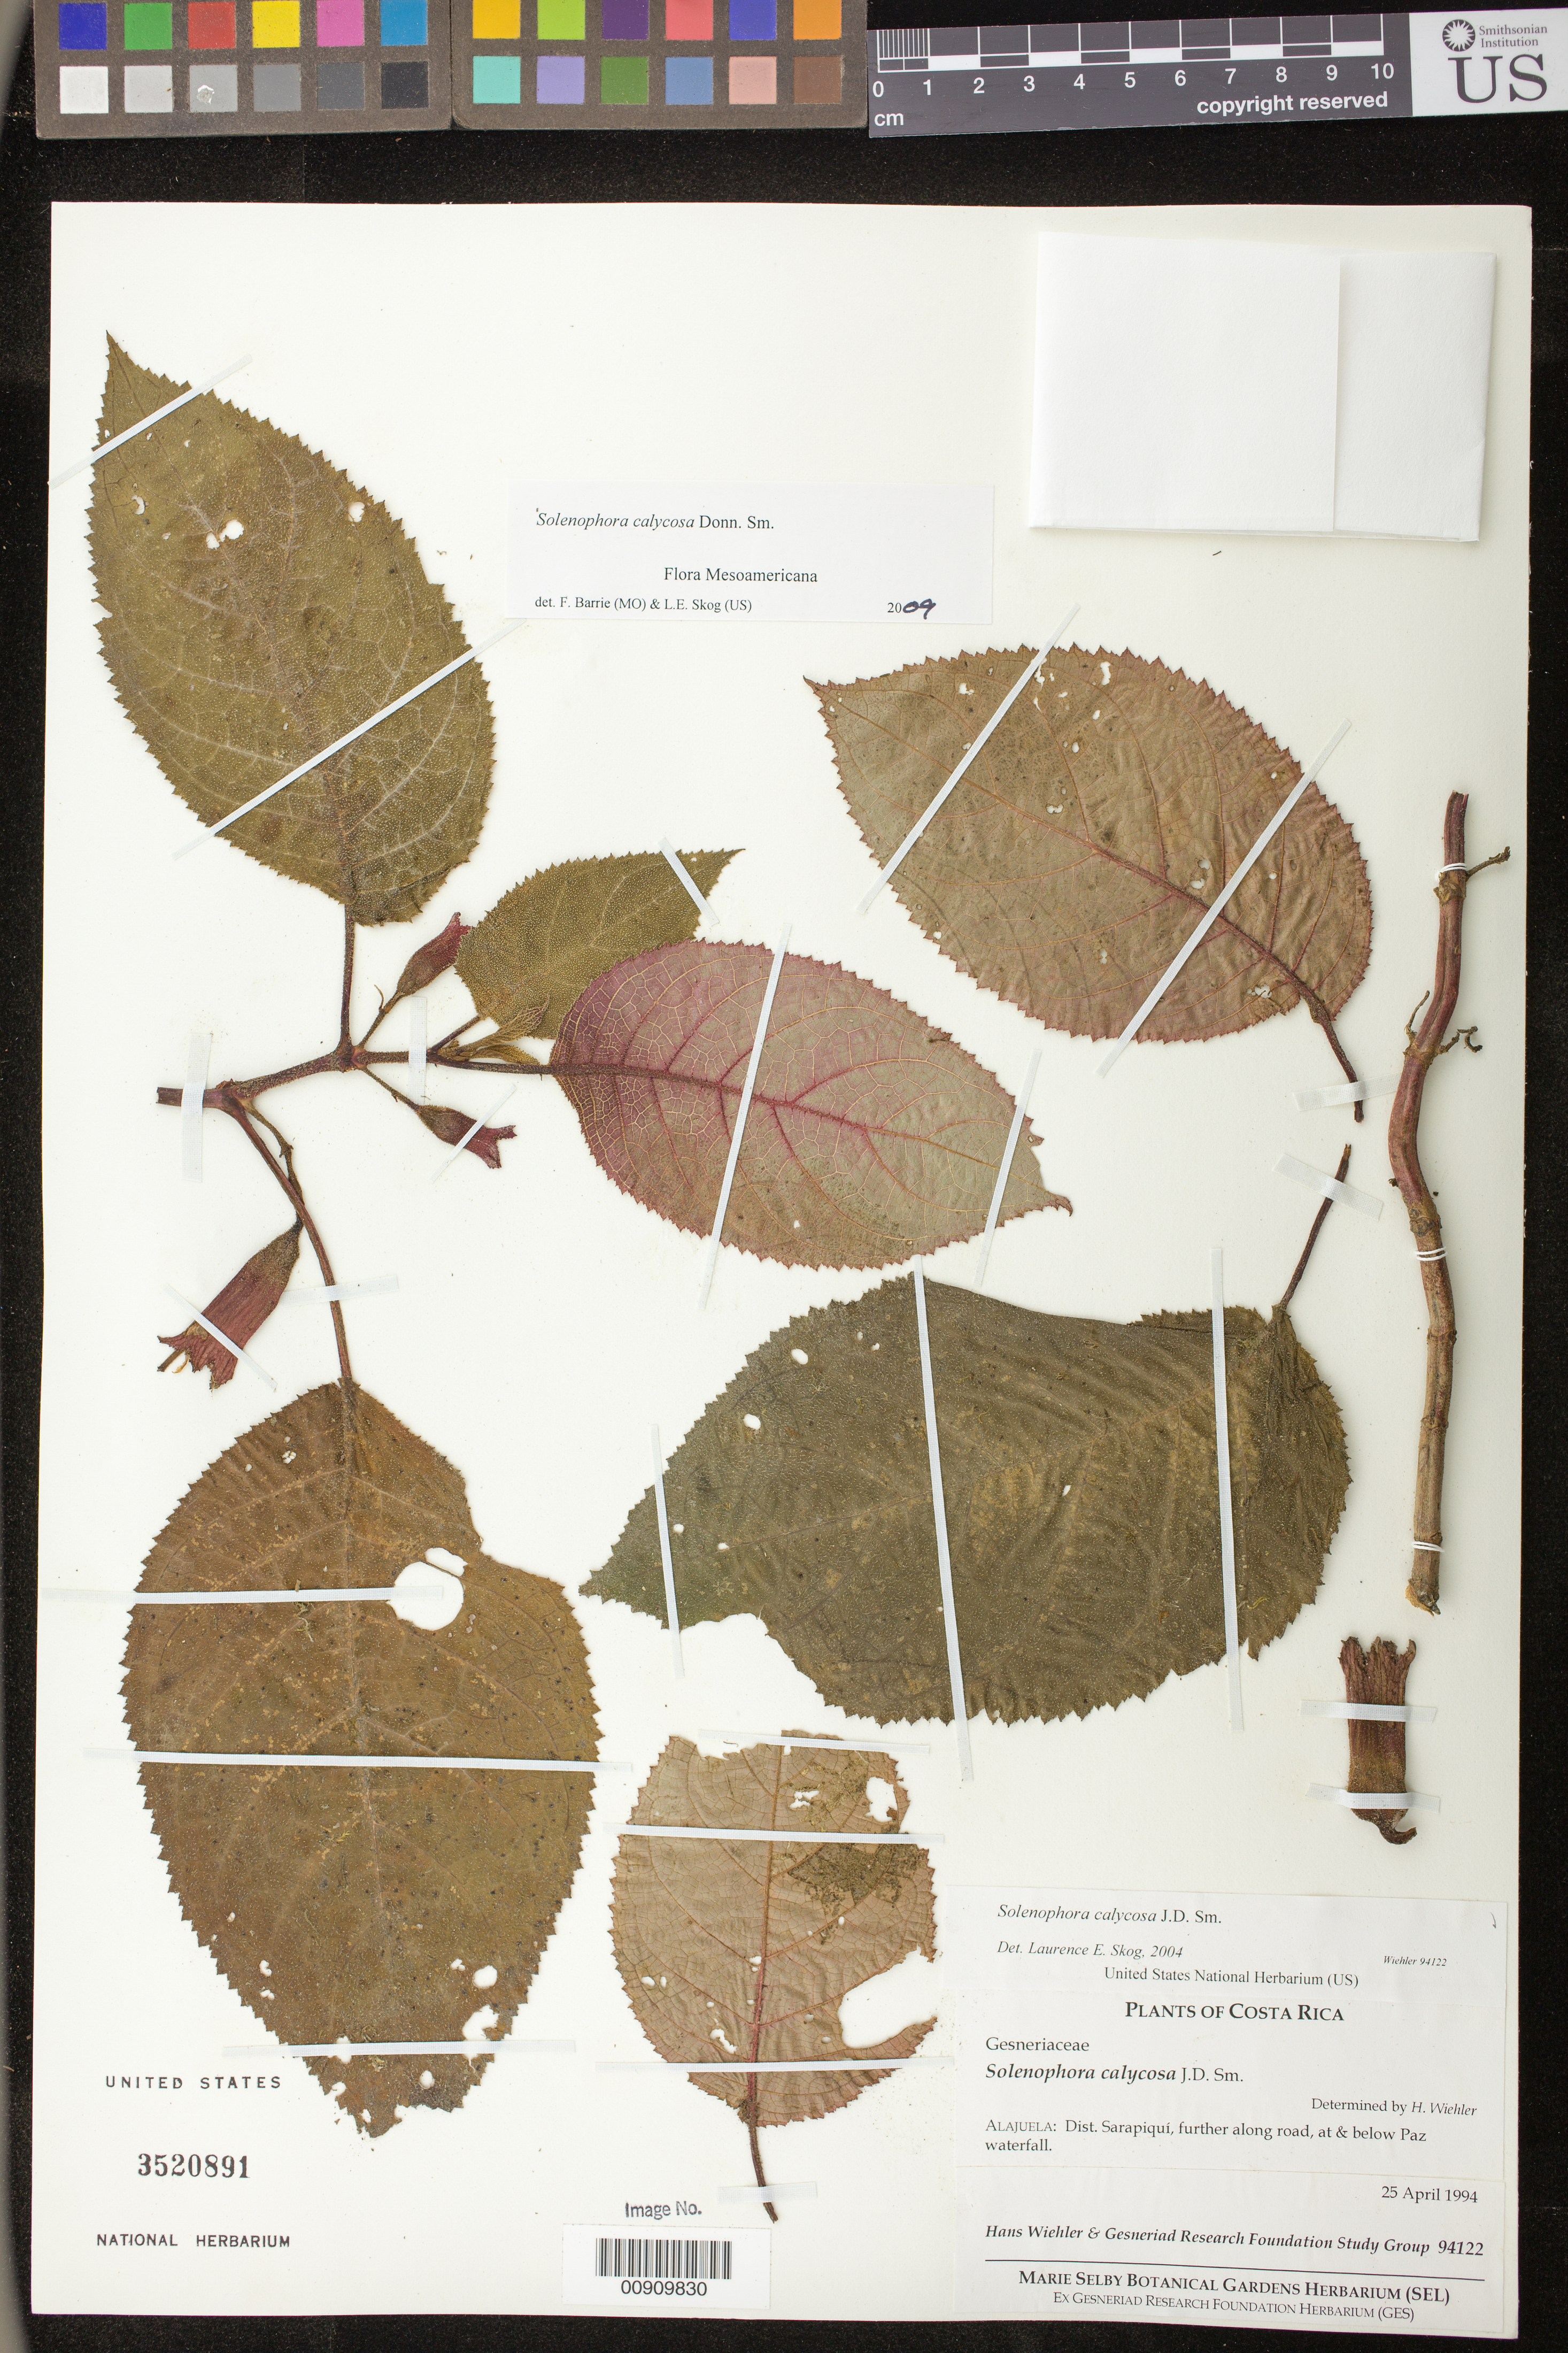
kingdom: Plantae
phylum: Tracheophyta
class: Magnoliopsida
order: Lamiales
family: Gesneriaceae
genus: Solenophora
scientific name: Solenophora calycosa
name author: Donn. Sm.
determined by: Skog, Laurence E.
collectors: H. J. Wiehler & GRF Study Group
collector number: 94122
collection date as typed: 25 Apr 1994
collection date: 1994-04-25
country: Costa Rica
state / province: Alajuela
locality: Alajuela: Dist. Sarapiquí, further along road, at & below Paz waterfall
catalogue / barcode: US 3520891